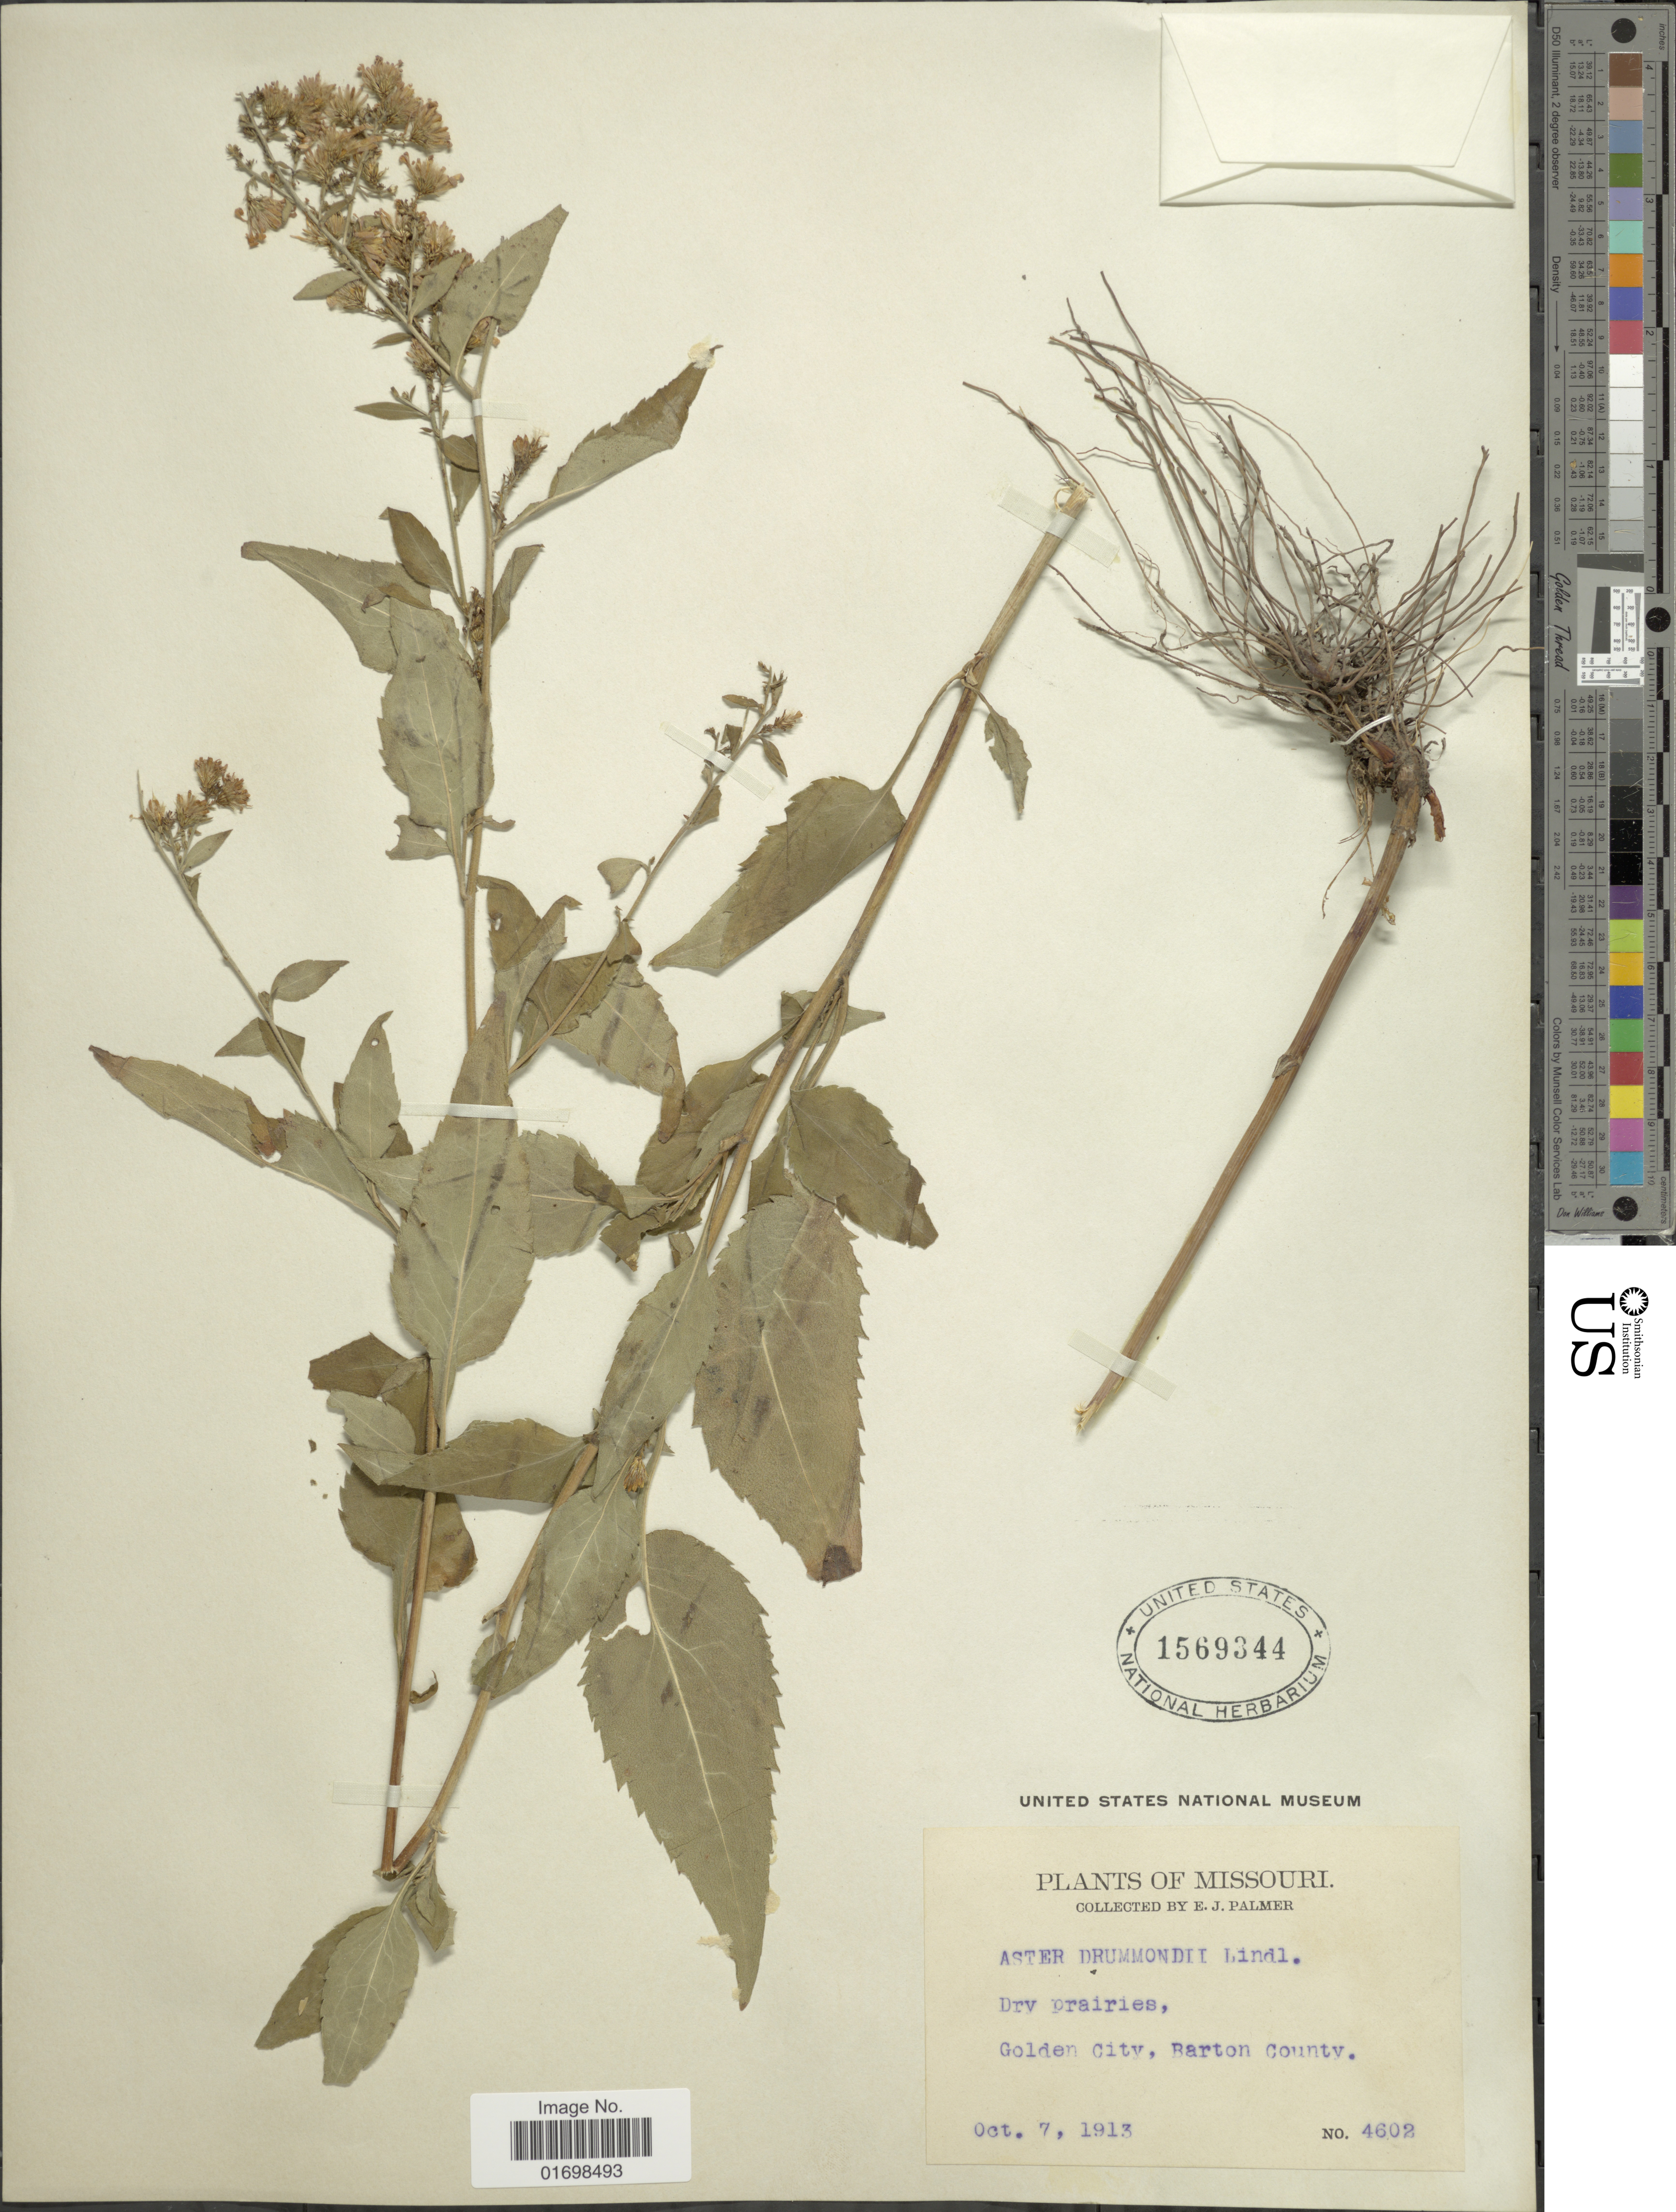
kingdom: Plantae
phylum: Tracheophyta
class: Magnoliopsida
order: Asterales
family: Asteraceae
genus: Symphyotrichum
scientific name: Symphyotrichum drummondii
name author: (Lindl.) G.L. Nesom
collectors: E. J. Palmer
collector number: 4602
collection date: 1913-10-07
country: United States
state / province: Missouri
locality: Golden City, Barton County.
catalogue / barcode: US 1569344